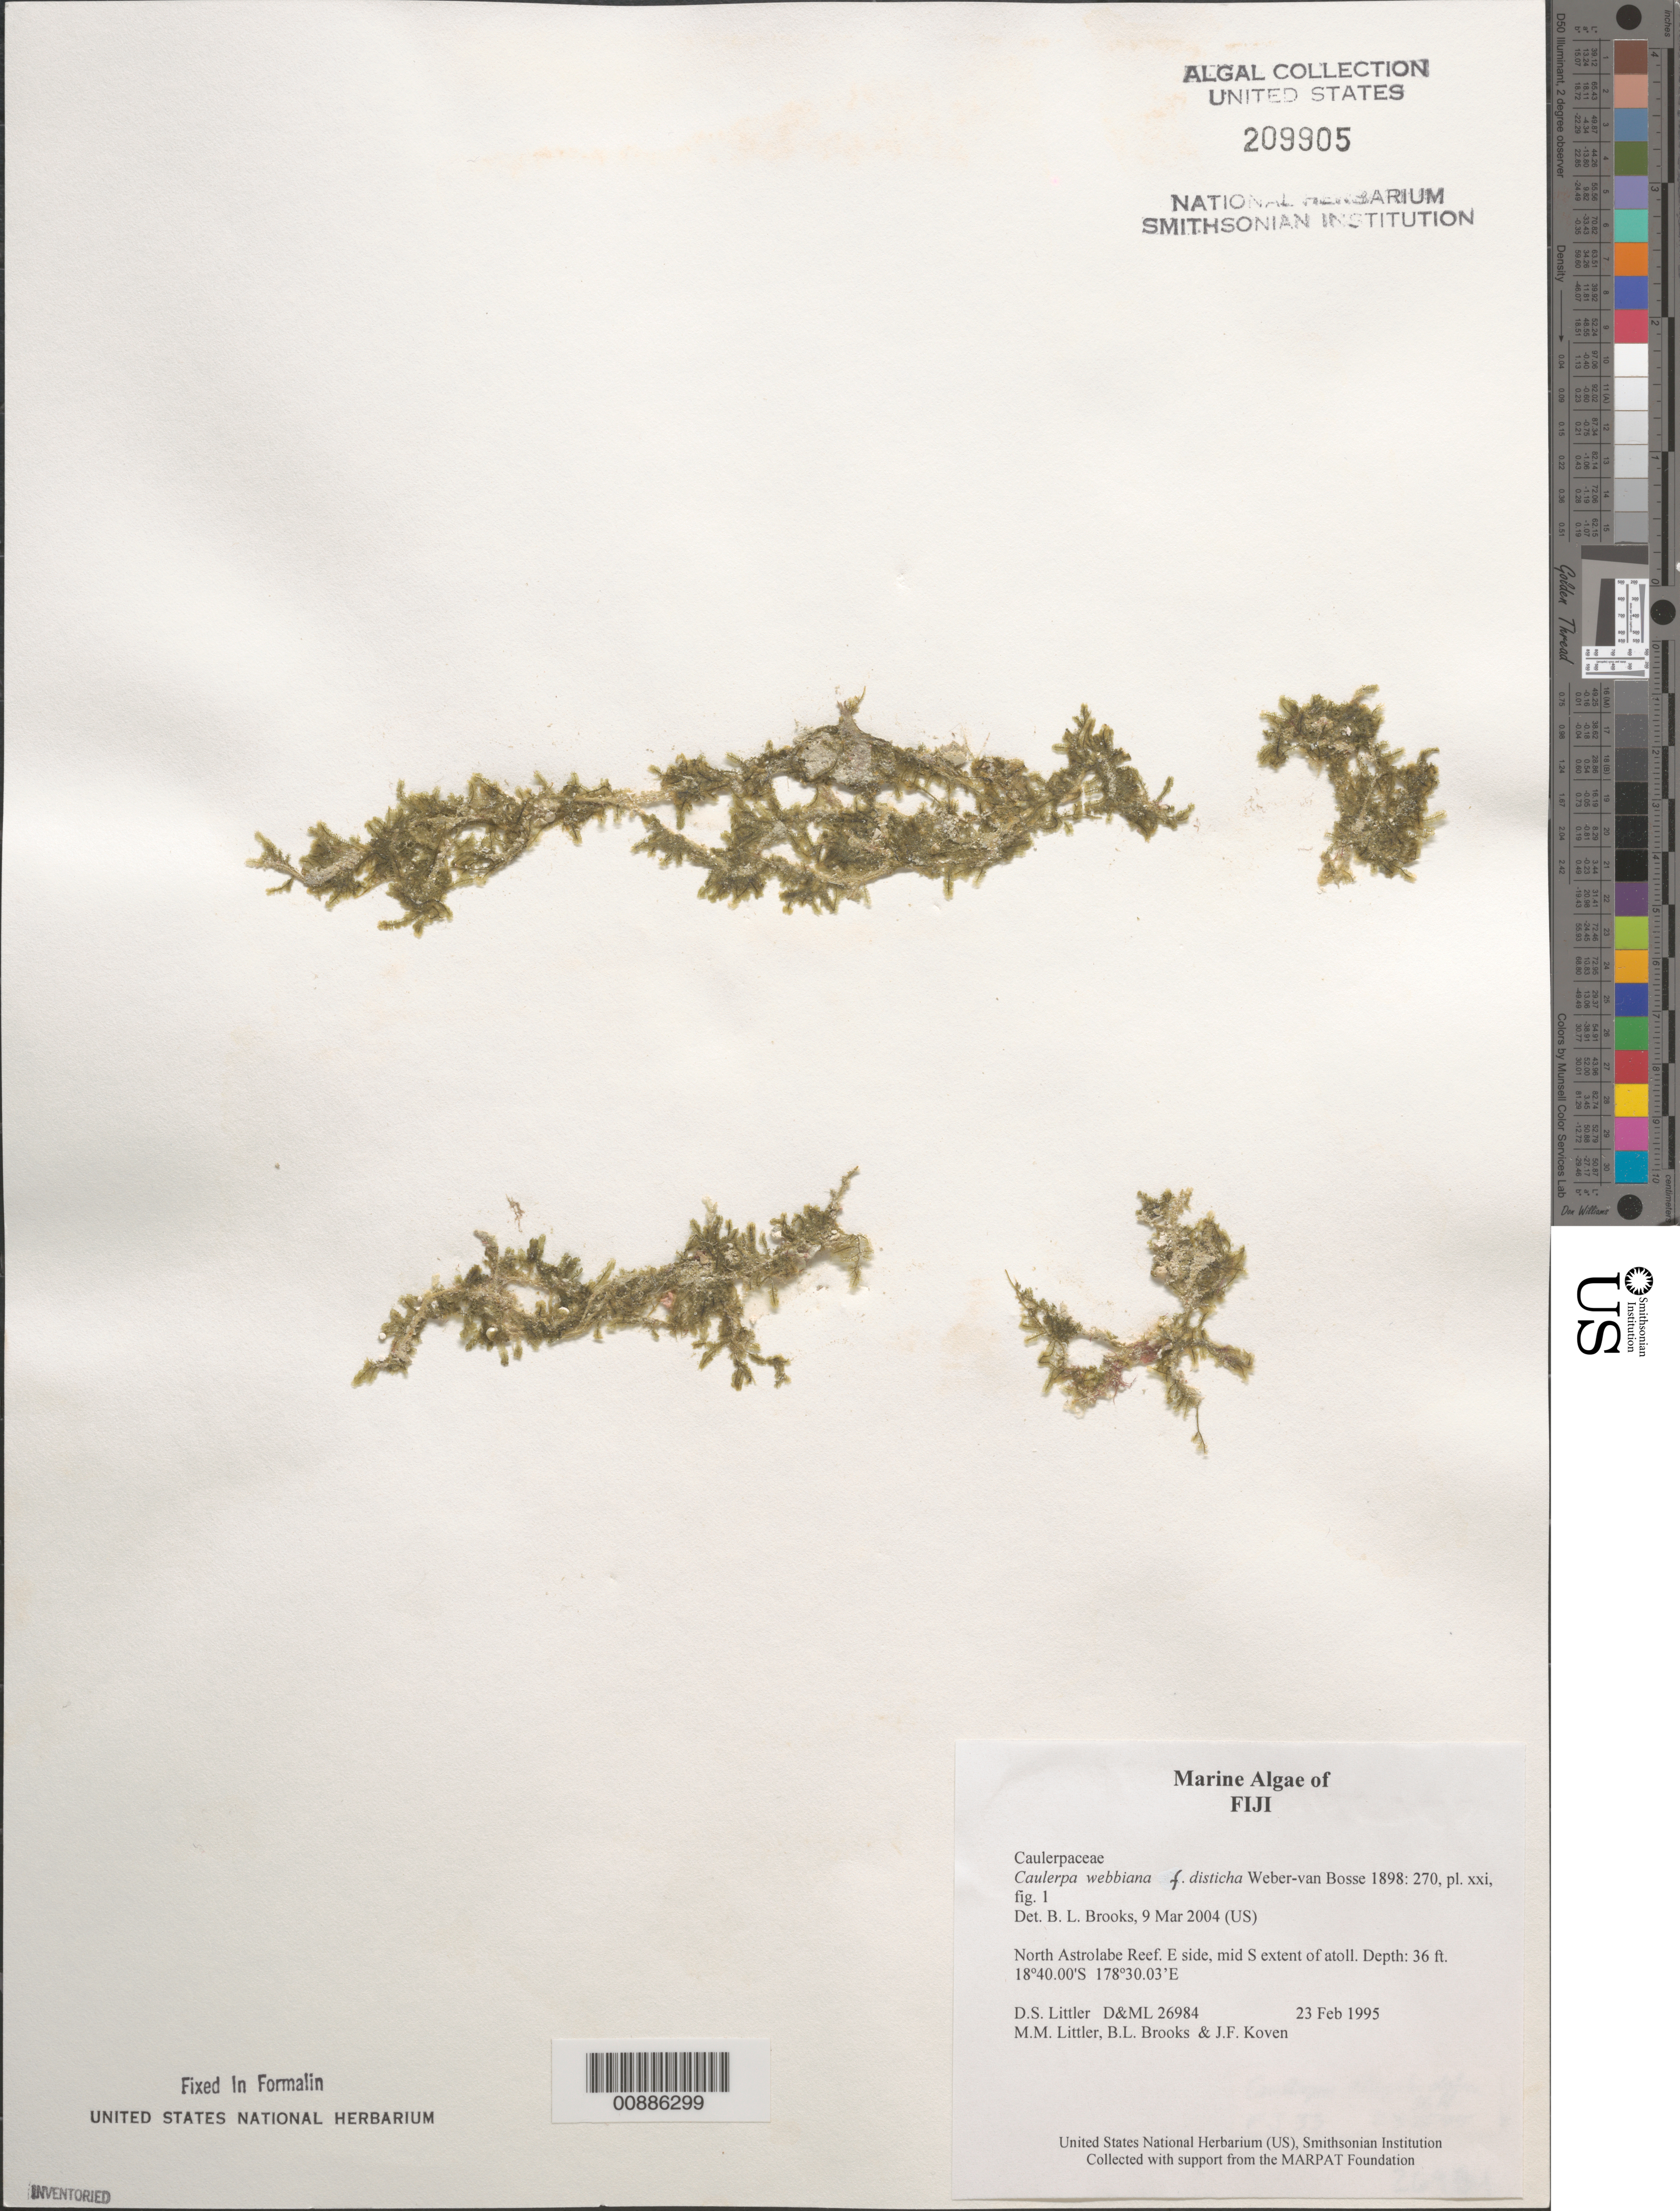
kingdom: Plantae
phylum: Chlorophyta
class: Ulvophyceae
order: Bryopsidales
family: Caulerpaceae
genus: Caulerpa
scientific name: Caulerpa webbiana f. disticha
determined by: Brooks, B. L., (BOT), Smithsonian Institution - National Museum of Natural History (UNITED STATES)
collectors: D. S. Littler, M. M. Littler, B. Brooks & J. Koven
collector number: D&ML 26984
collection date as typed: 23 Feb 1995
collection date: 1995-02-23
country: Fiji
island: North Astrolabe Reef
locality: east side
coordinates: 18 40.00'S, 178 30.03'E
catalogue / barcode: US 209905